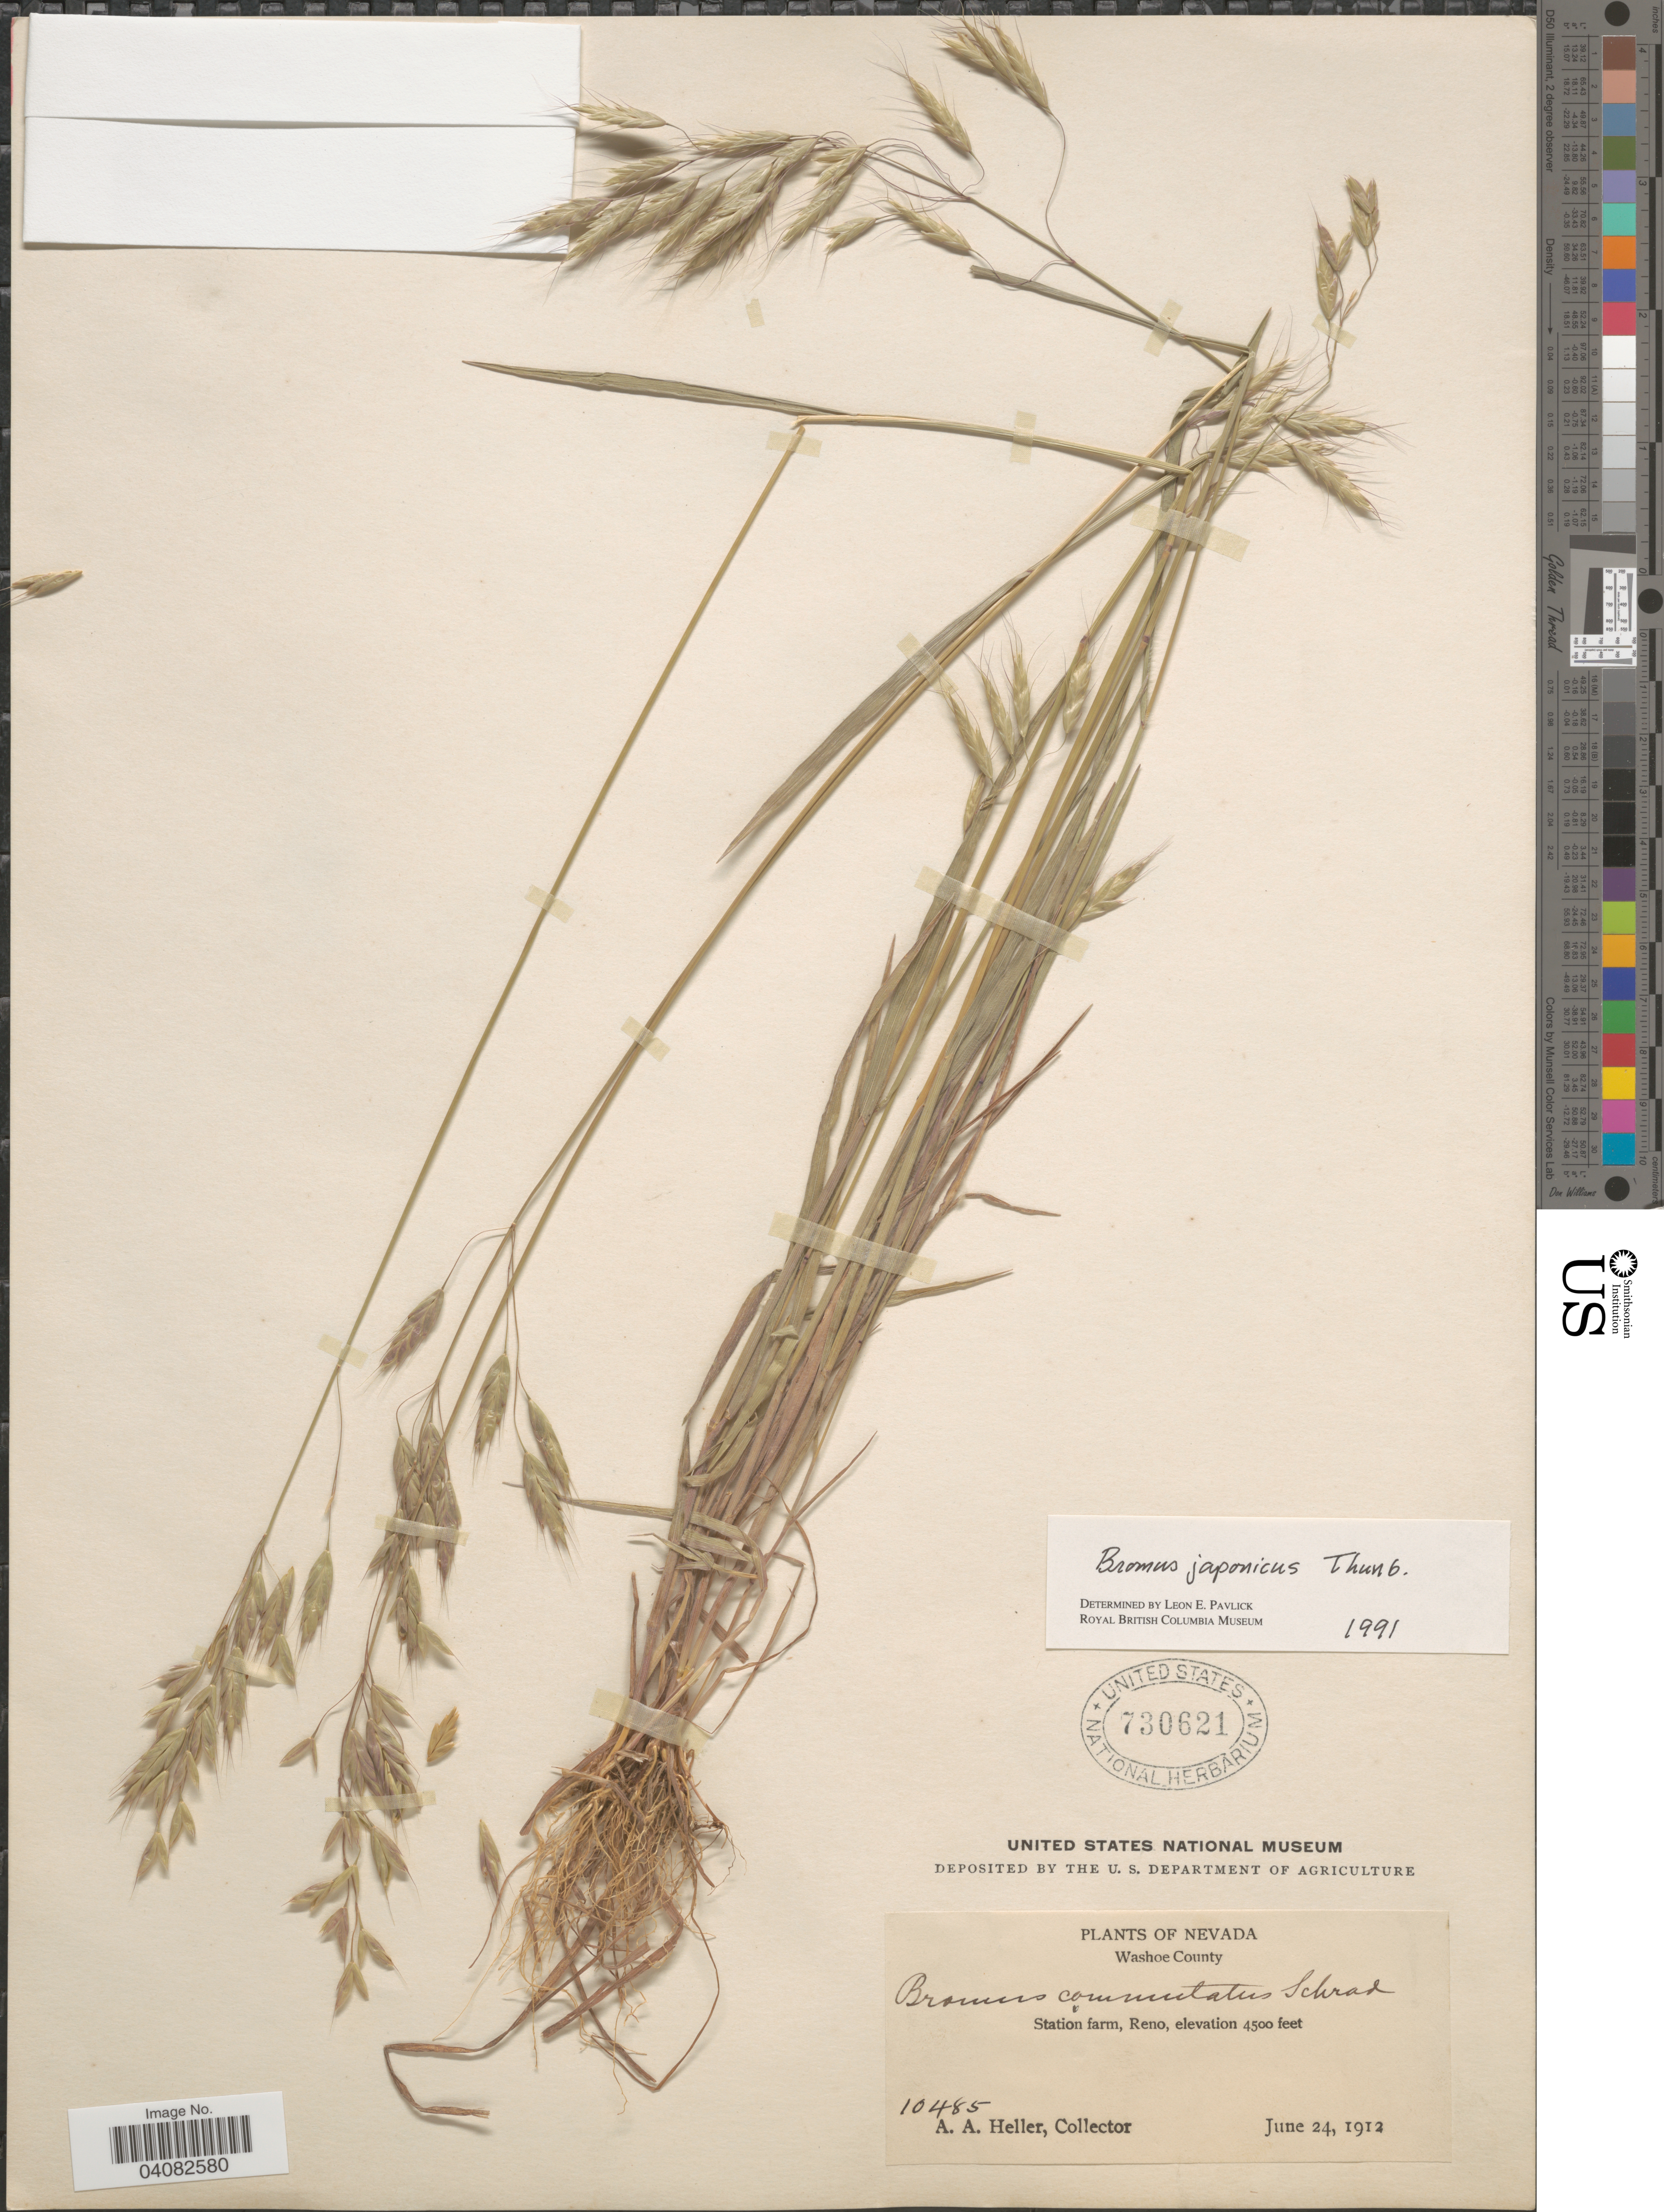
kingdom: Plantae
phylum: Tracheophyta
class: Liliopsida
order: Poales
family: Poaceae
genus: Bromus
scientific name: Bromus japonicus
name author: Houtt.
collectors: A. A. Heller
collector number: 10485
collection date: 1912-06-24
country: United States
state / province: Nevada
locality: Washoe County. Station farm, Reno.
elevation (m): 1372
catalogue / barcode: US 730621